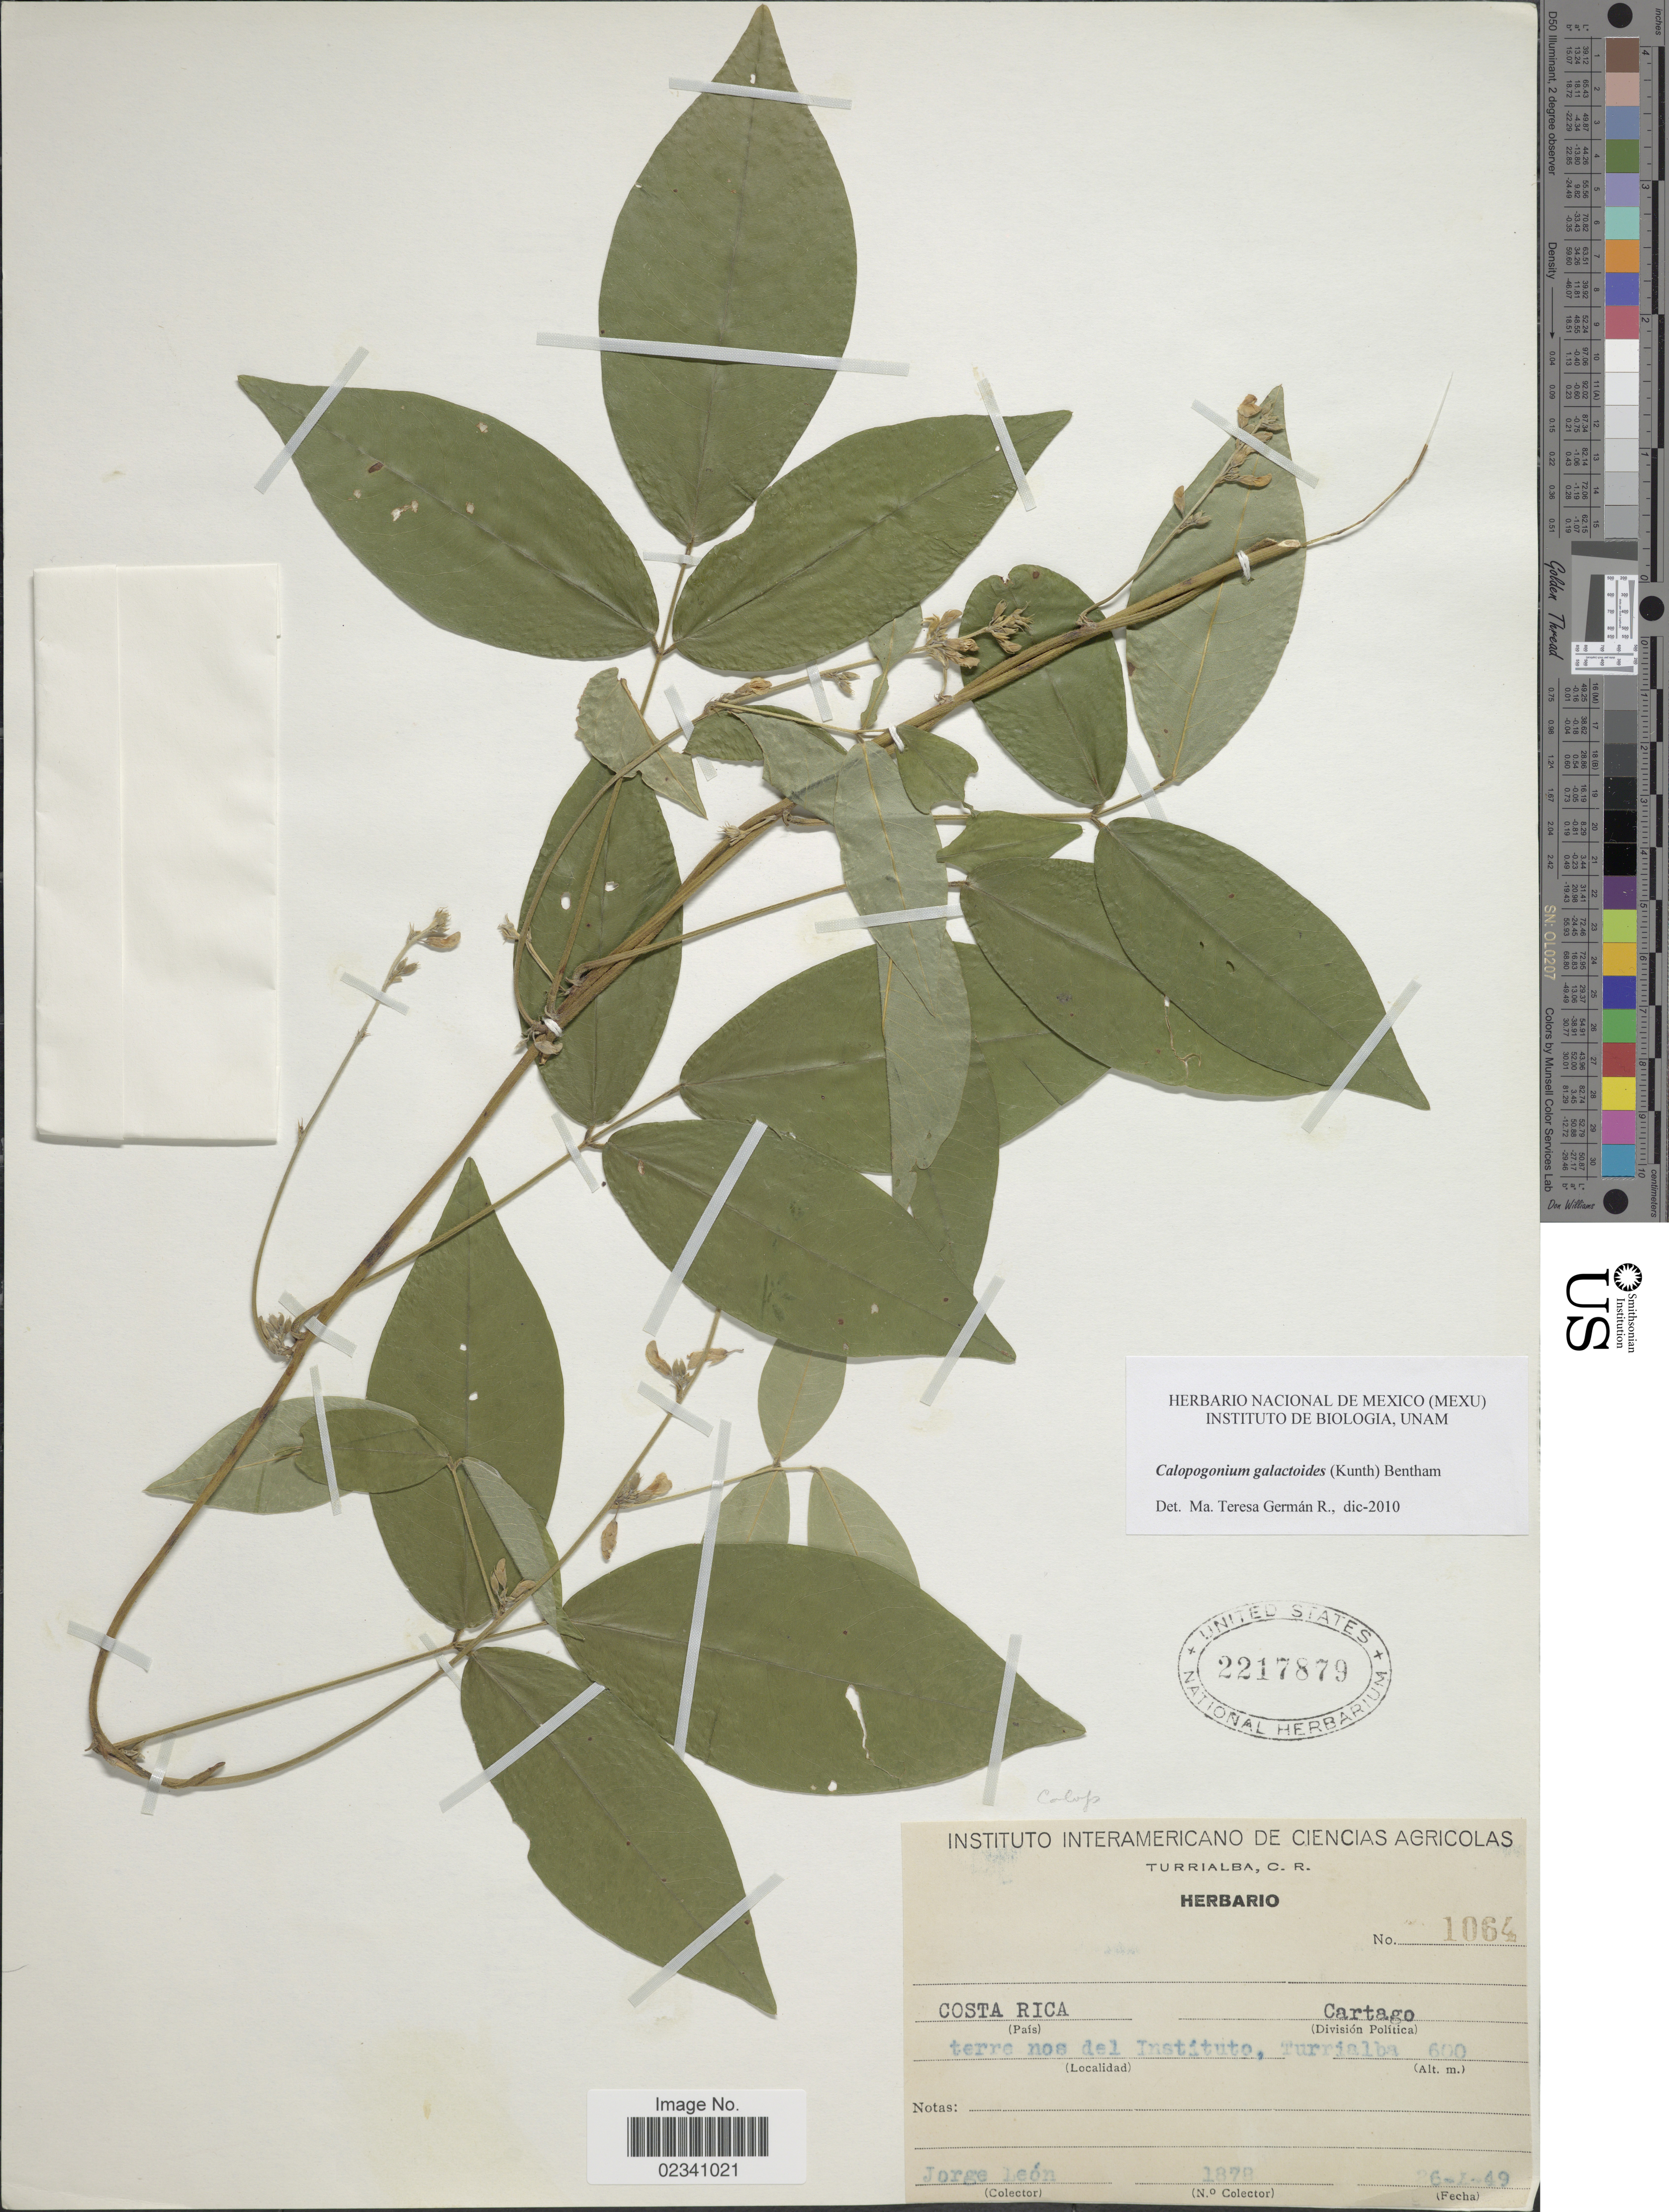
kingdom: Plantae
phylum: Tracheophyta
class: Magnoliopsida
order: Fabales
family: Fabaceae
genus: Calopogonium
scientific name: Calopogonium galactioides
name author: (Kunth) Hemsl.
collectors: J. León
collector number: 1878/1064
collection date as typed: Transcribed d/m/y: 6/1/49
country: Costa Rica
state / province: Cartago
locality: Costa Rica, Cartago, terre nos del Instituto, Turrialba, Cartago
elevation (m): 600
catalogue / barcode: US 2217879